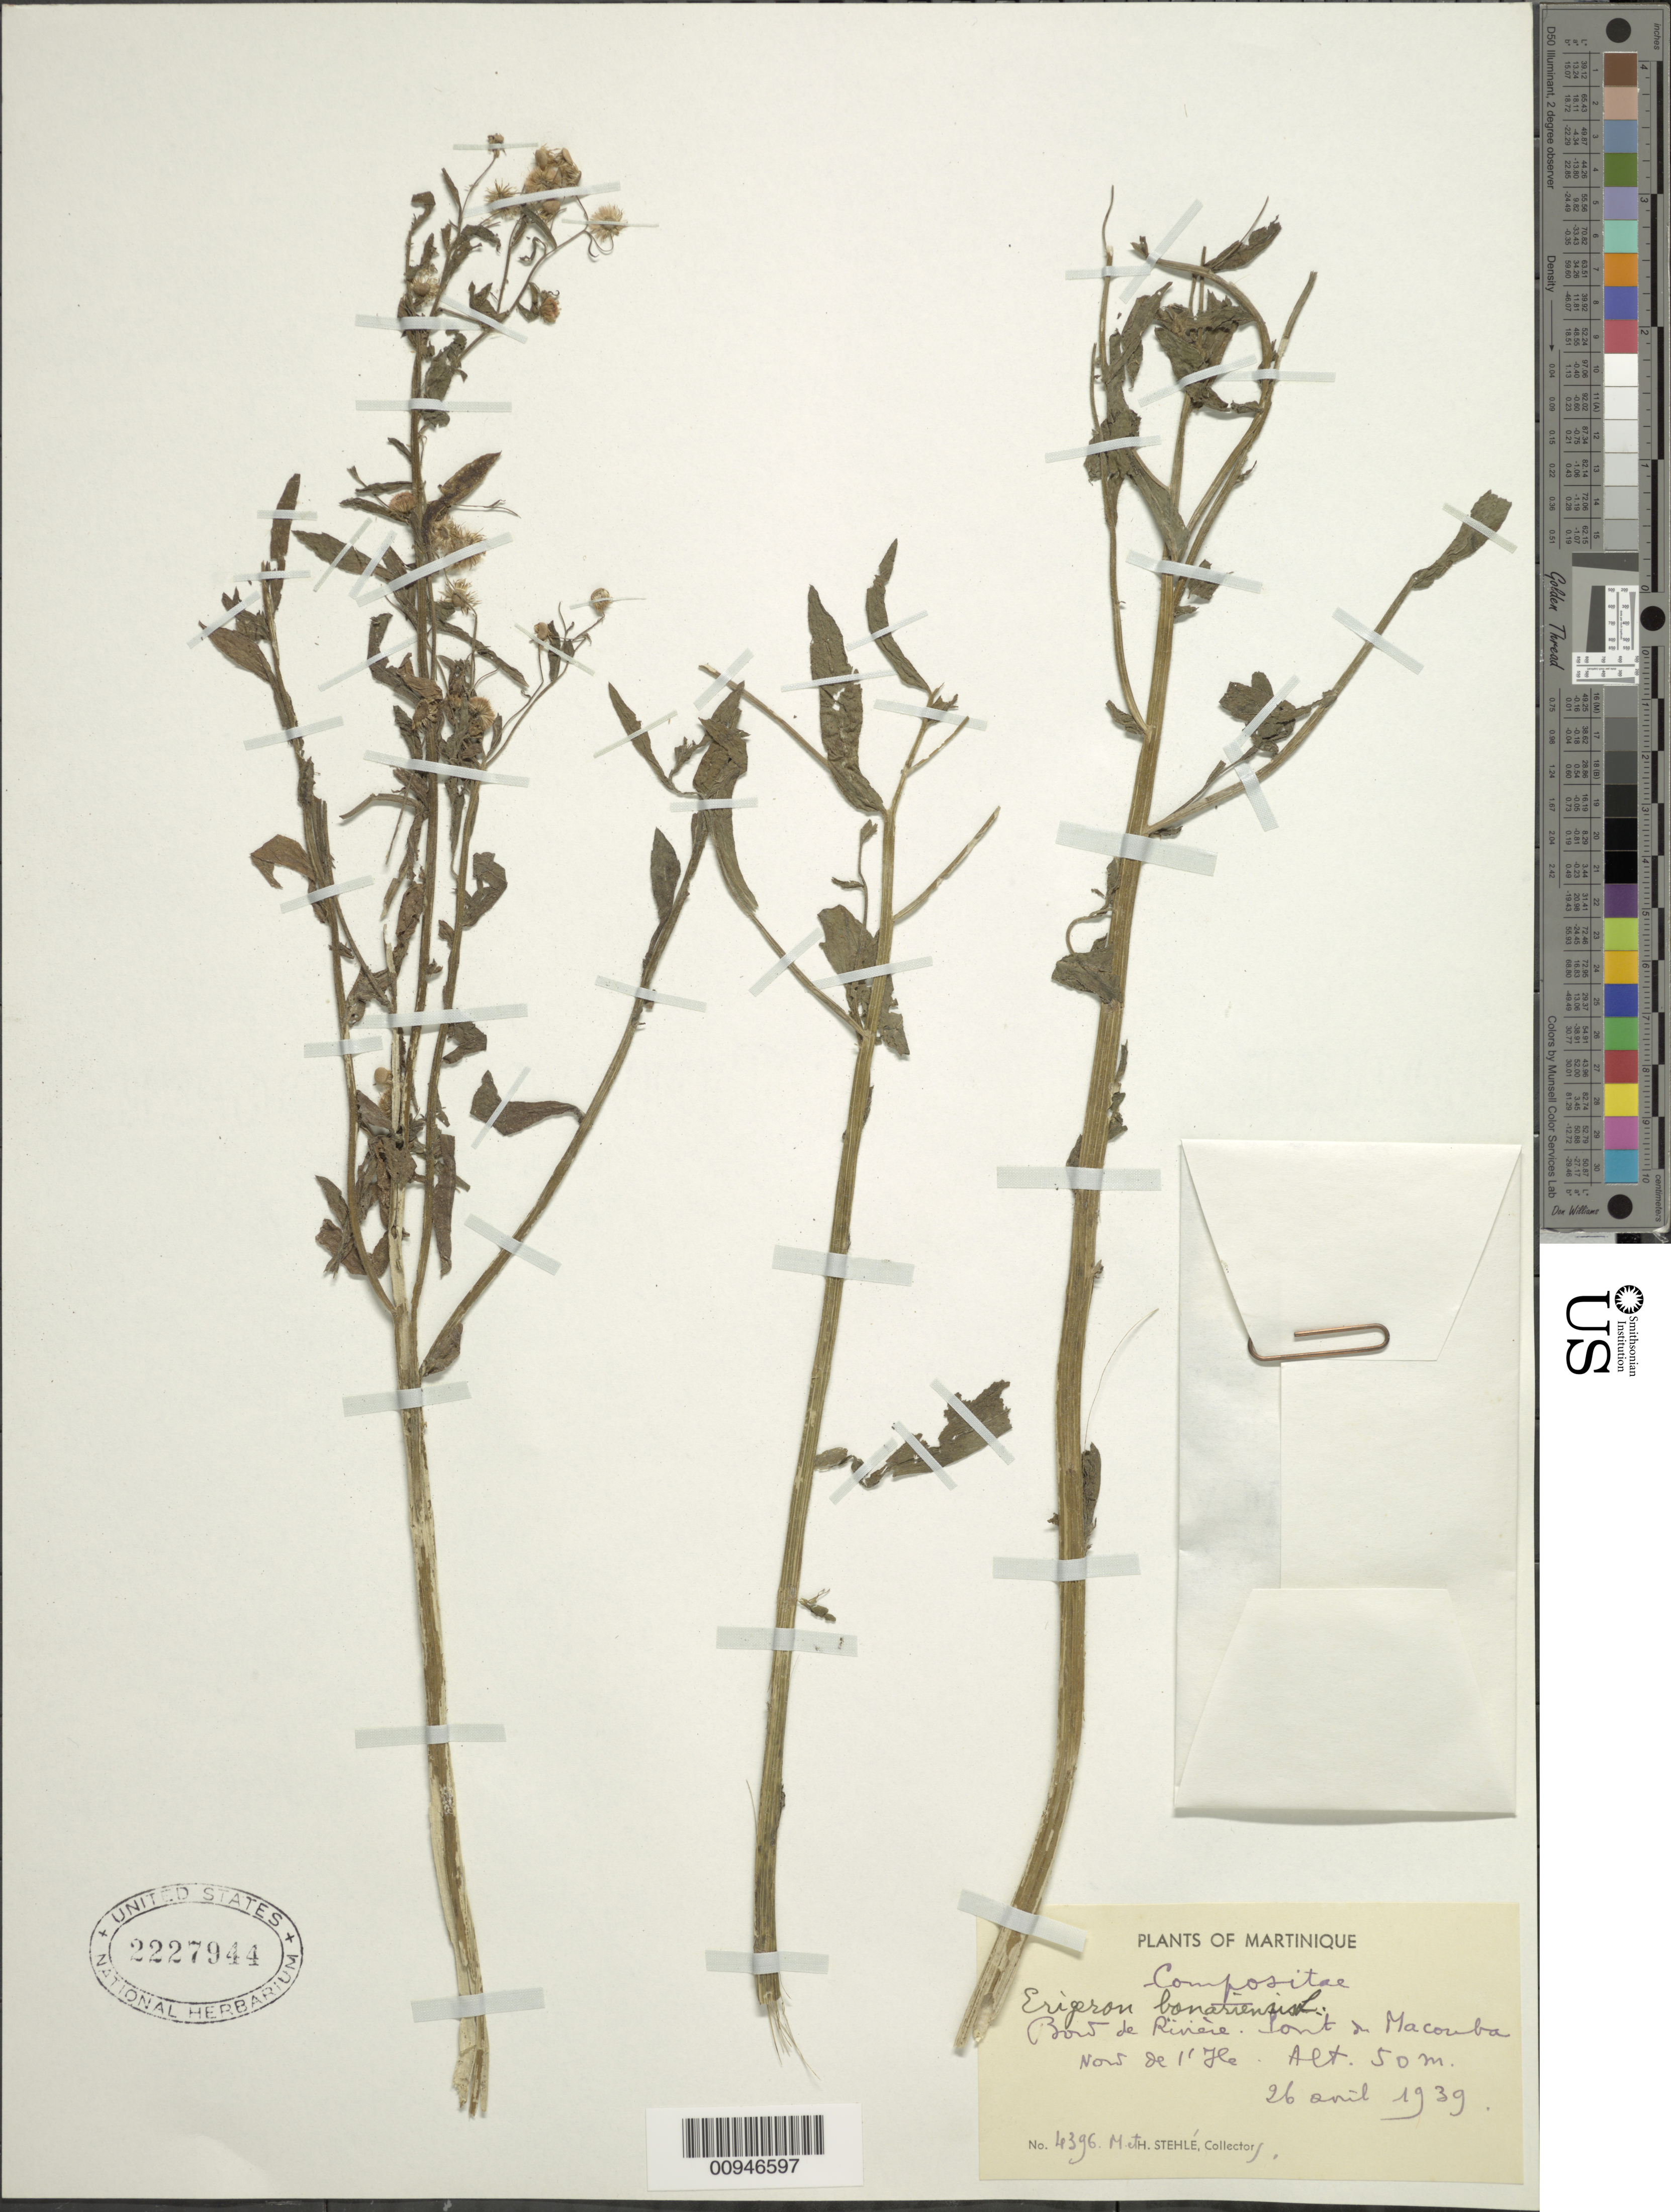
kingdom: Plantae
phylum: Tracheophyta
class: Magnoliopsida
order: Asterales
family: Asteraceae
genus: Conyza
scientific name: Conyza laevigata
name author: (Rich.) Pruski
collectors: H. Stehlé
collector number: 4396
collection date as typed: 26 Apr 1939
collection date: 1939-04-26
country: Martinique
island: Martinique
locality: Bow de Rivère du Macouba, Nous de l'Ile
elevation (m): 50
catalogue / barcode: US 2227944